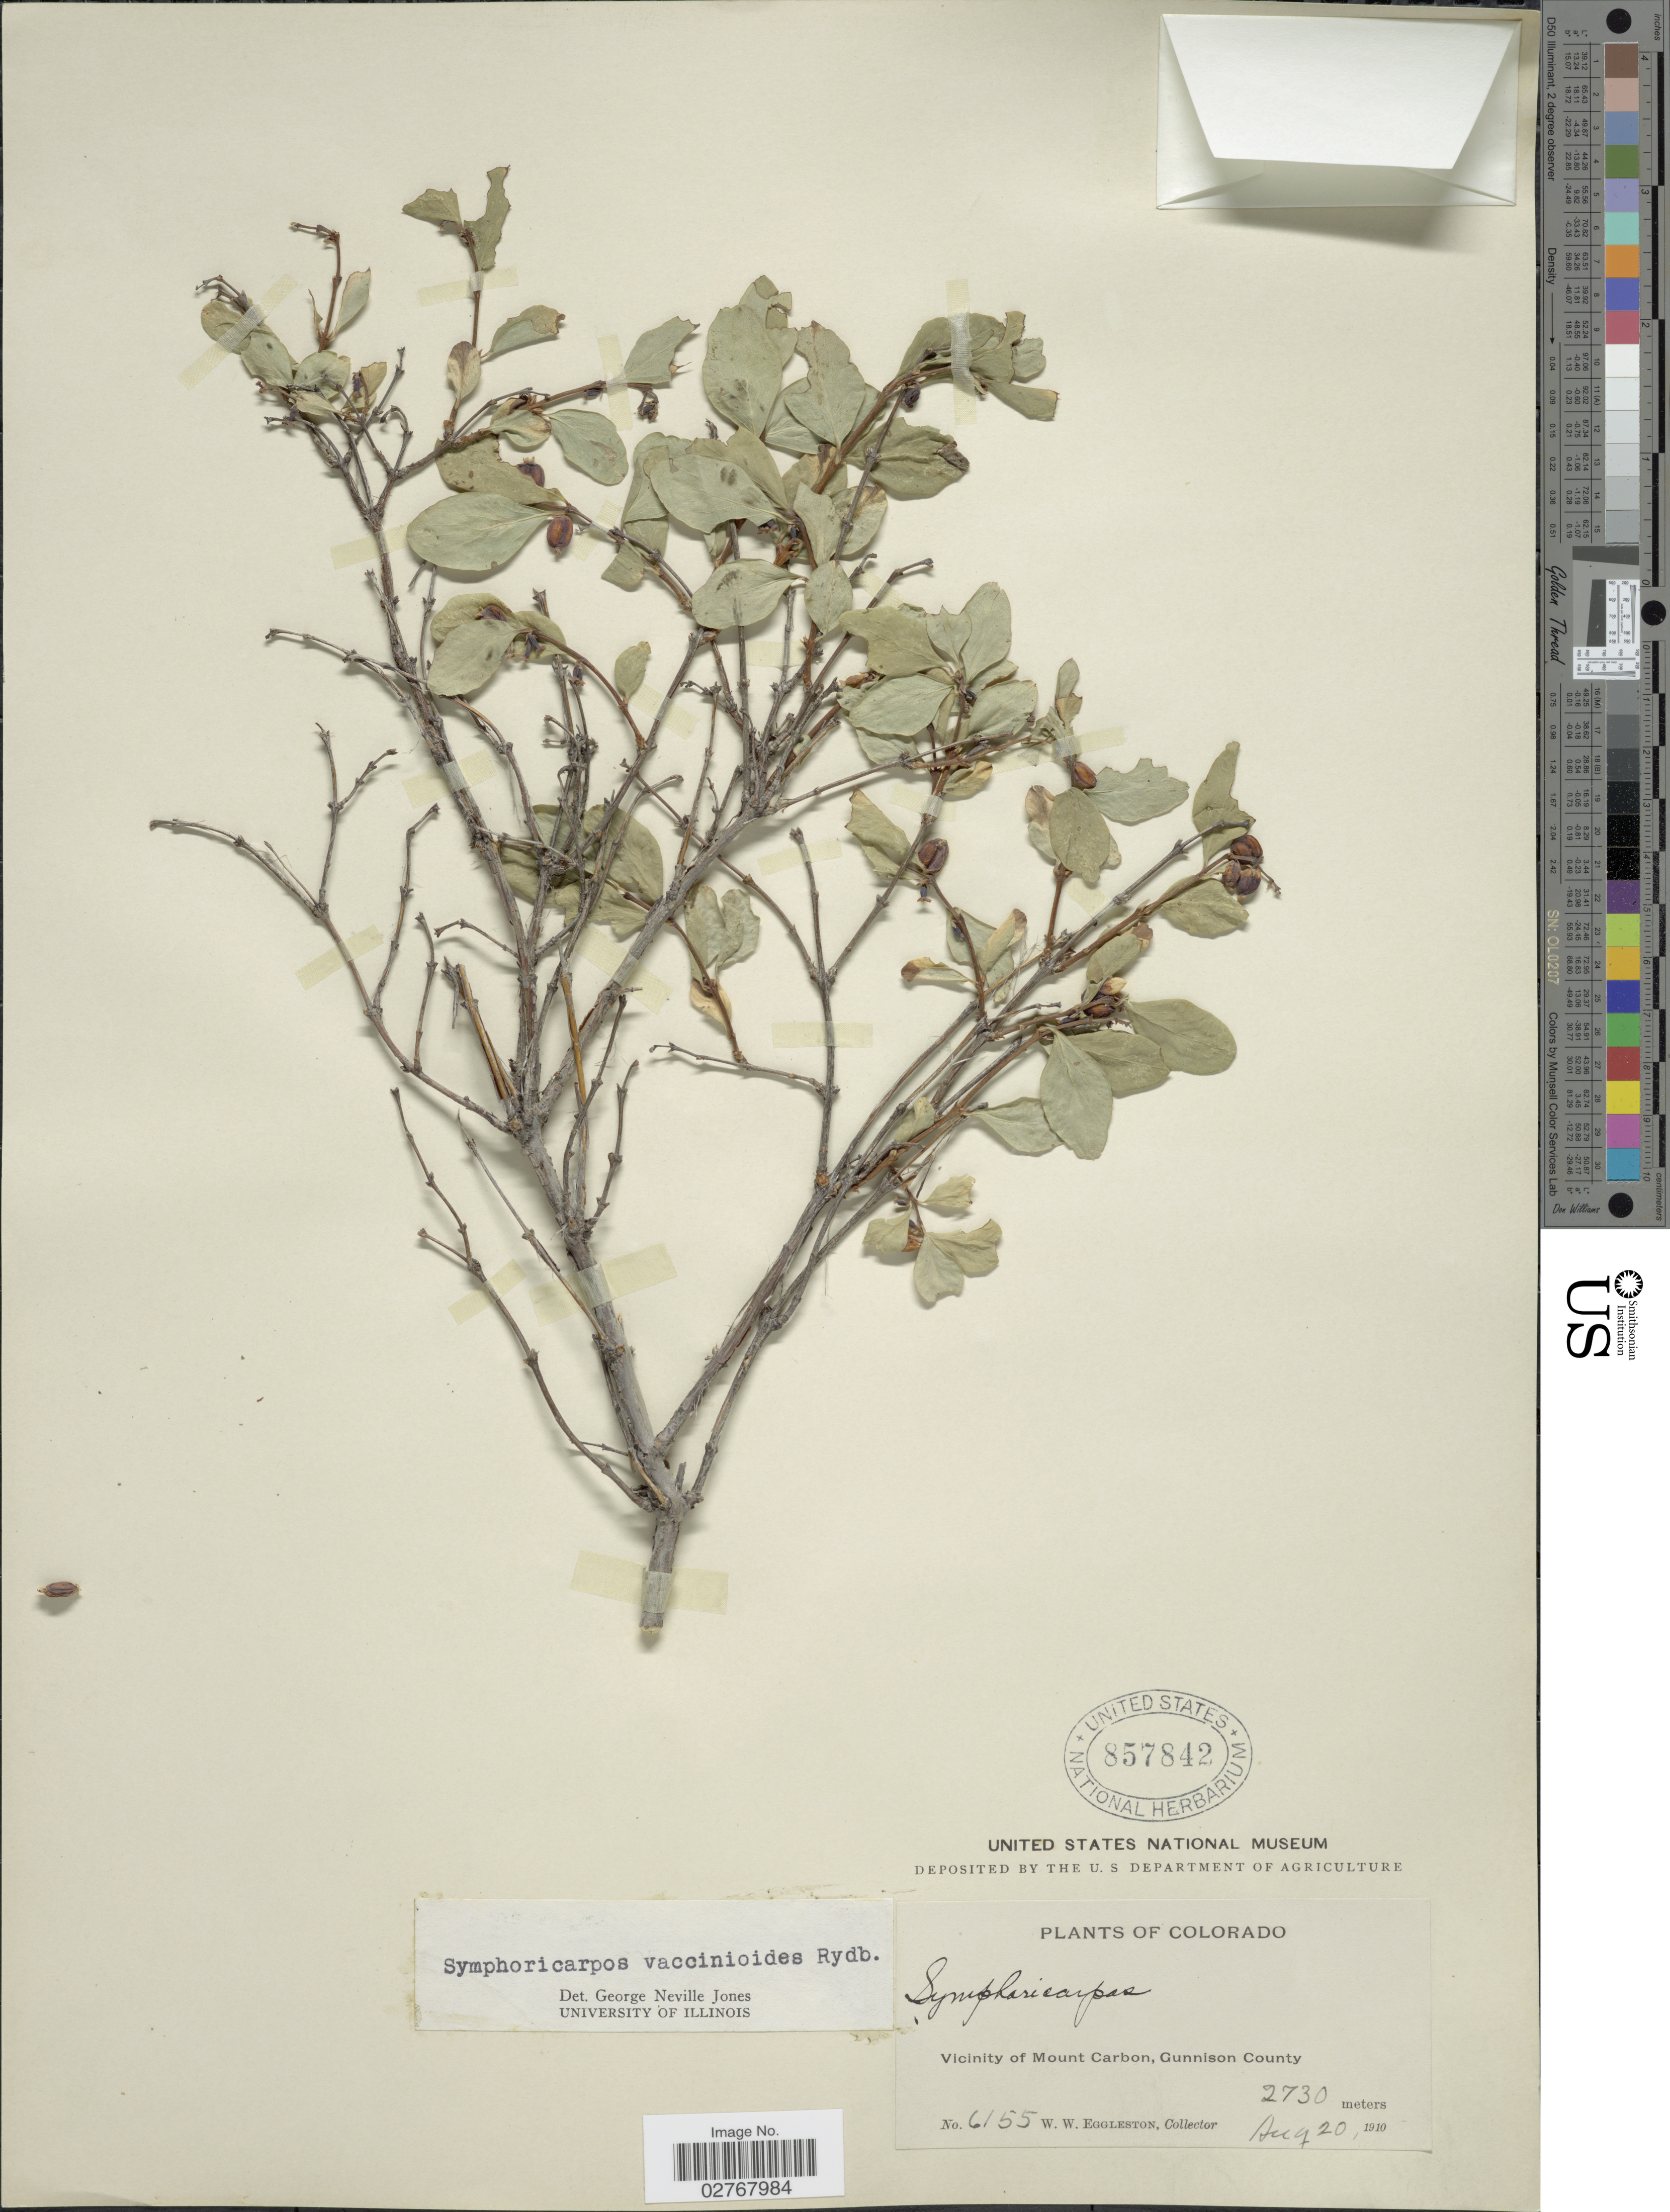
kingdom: Plantae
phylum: Tracheophyta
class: Magnoliopsida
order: Dipsacales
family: Caprifoliaceae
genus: Symphoricarpos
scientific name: Symphoricarpos vaccinioides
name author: Rydb.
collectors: W. W. Eggleston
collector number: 6155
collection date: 1910-08-20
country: United States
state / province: Colorado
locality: Vicinity of Mount Carbon, Gunnison County.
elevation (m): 2730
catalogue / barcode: US 857842